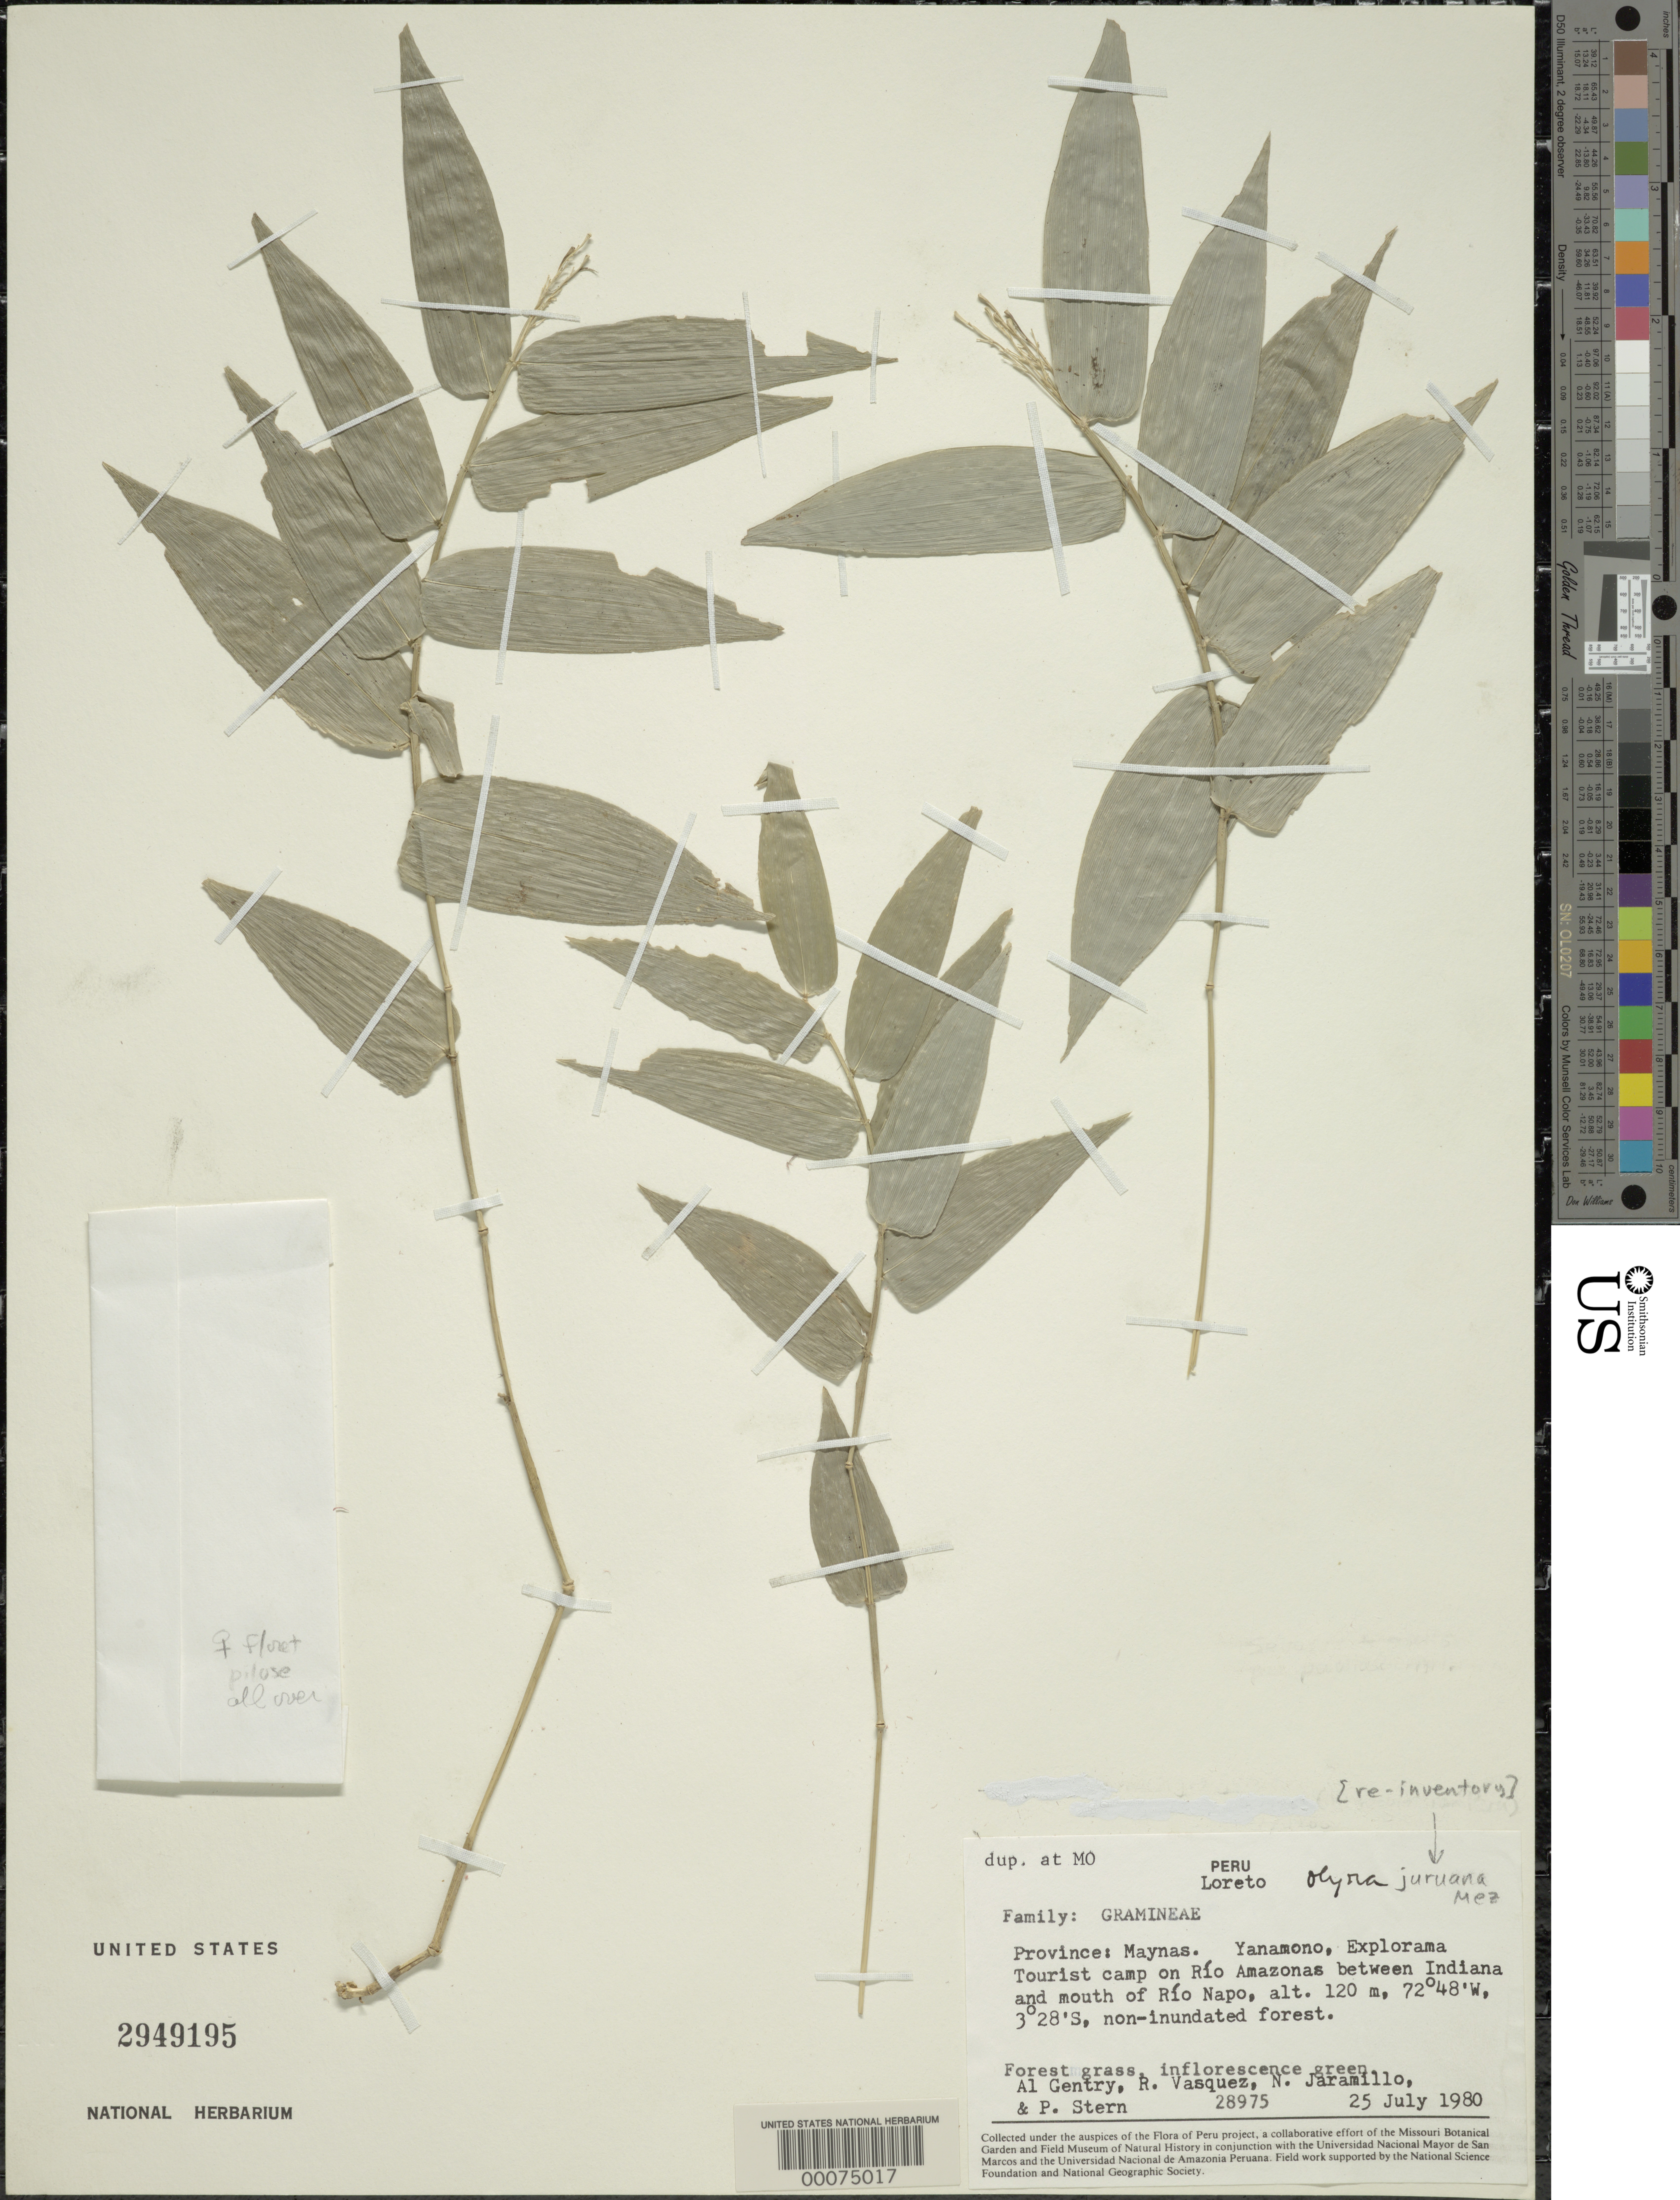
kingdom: Plantae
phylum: Tracheophyta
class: Liliopsida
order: Poales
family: Poaceae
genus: Olyra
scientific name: Olyra juruana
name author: Mez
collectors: A. H. Gentry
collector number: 28975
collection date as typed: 25 Jul 1980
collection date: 1980-07-25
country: Peru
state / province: Loreto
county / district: Maynas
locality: Yanamono, explorama tourist camp on rio amazonas between indiana and mouth of rio napo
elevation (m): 120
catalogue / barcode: US 2949195